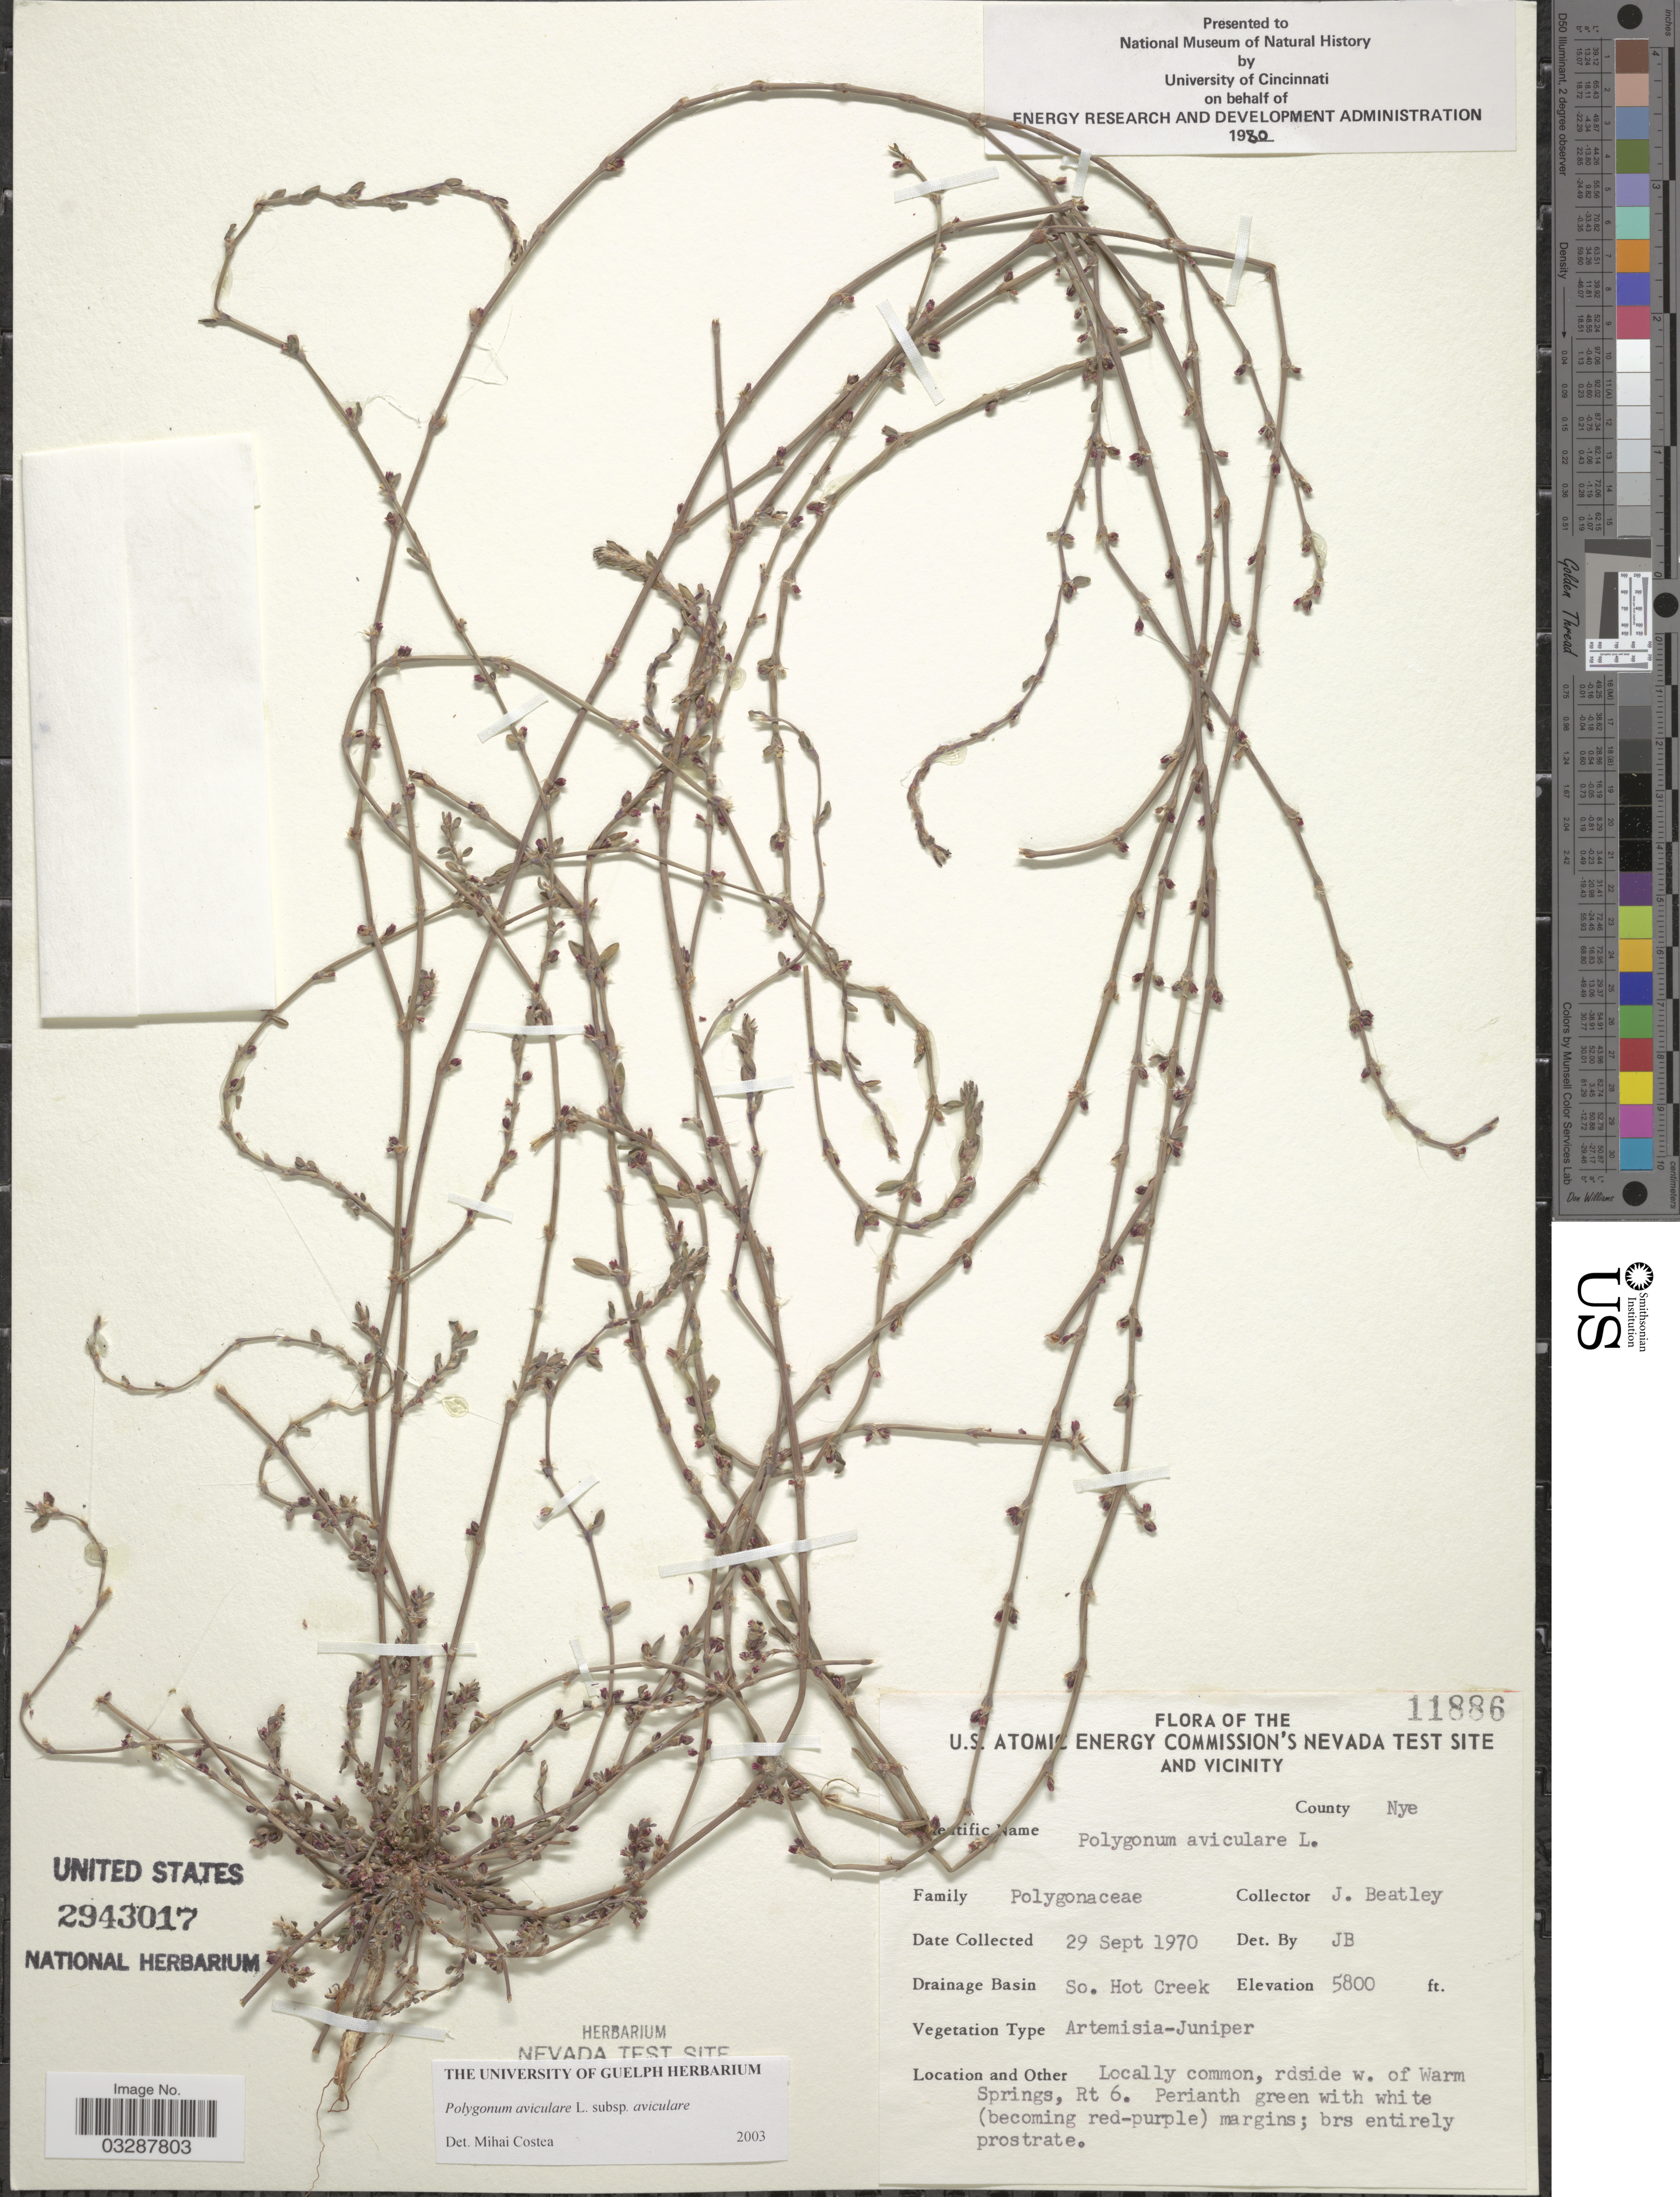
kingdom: Plantae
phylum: Tracheophyta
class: Magnoliopsida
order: Caryophyllales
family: Polygonaceae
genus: Polygonum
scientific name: Polygonum aviculare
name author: L.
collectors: J. C. Beatley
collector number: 11886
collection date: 1970-09-29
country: United States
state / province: Nevada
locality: U.S. Atomic Energy Commission's Nevada Test Site and Vicinity. County Nye. Drainage So. Hot Creek. Locally common, rdside w. of Warm Springs, Rt 6.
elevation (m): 1768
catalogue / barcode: US 2943017